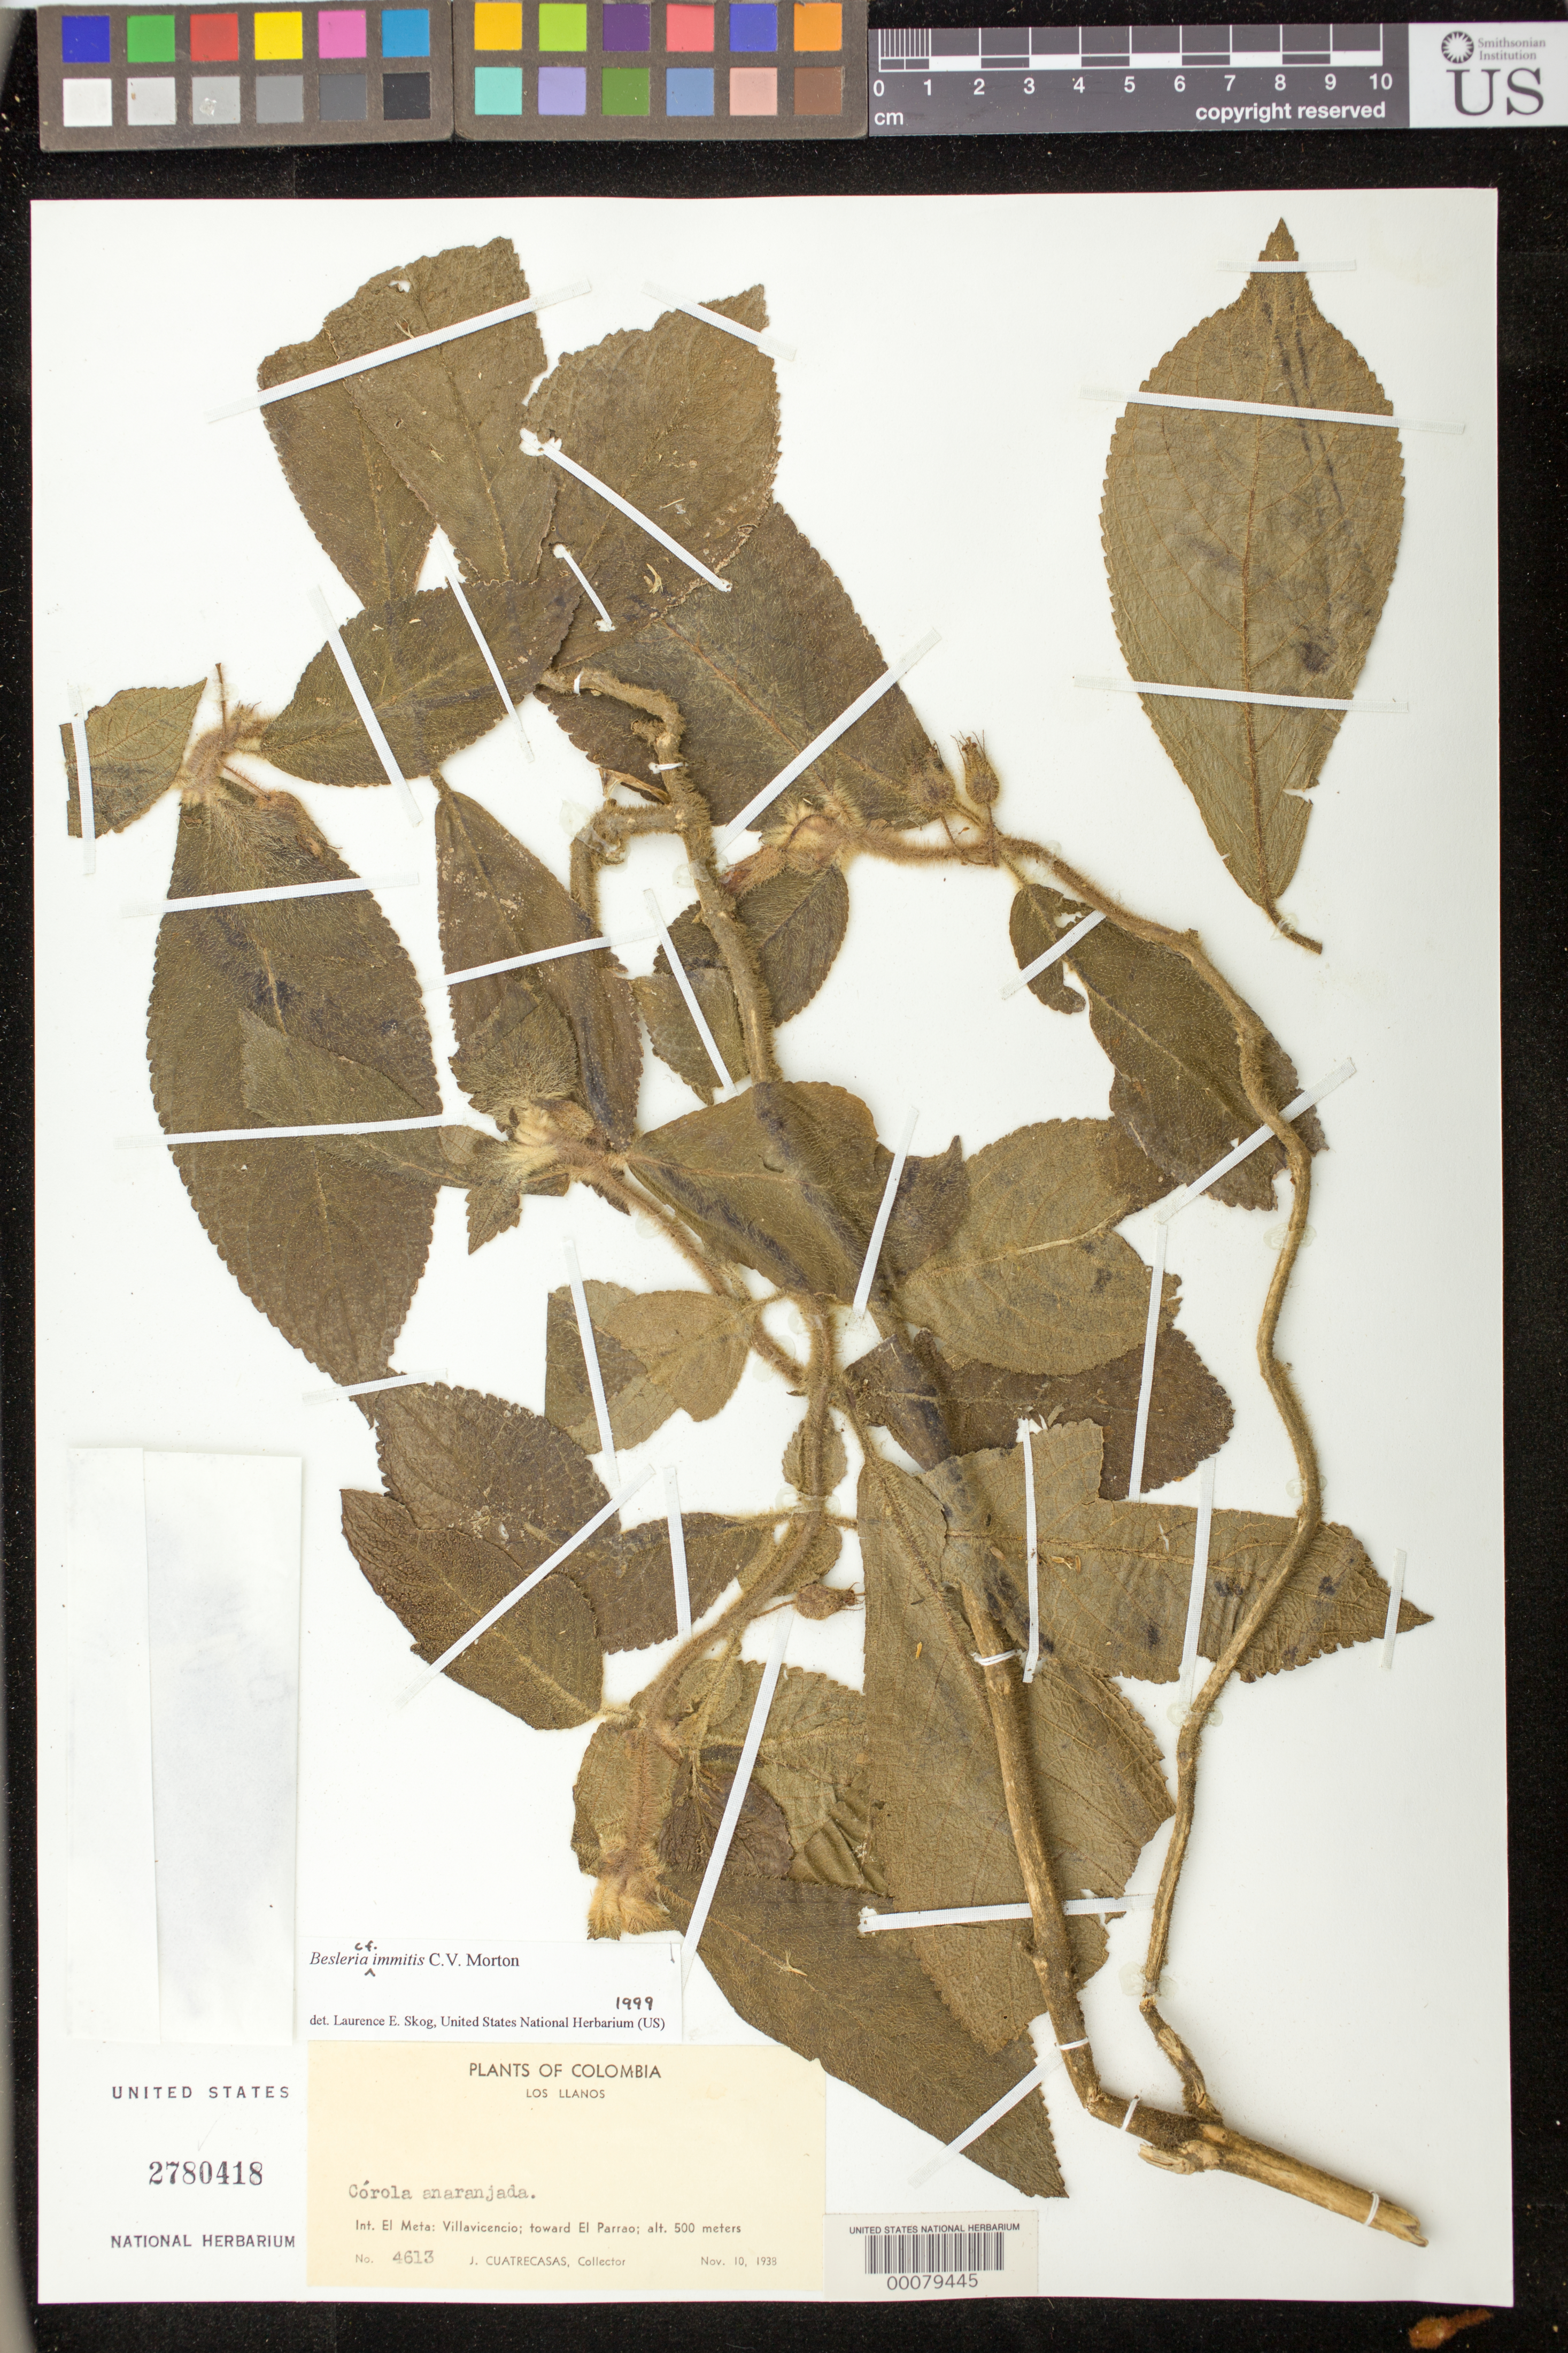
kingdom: Plantae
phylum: Tracheophyta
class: Magnoliopsida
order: Lamiales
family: Gesneriaceae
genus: Besleria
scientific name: Besleria immitis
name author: C.V. Morton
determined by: Skog, Laurence E.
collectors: J. Cuatrecasas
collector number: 4613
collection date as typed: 10 Nov 1938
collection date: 1938-11-10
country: Colombia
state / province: Meta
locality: Villavicencio, toward El Parrao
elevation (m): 500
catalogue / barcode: US 2780418